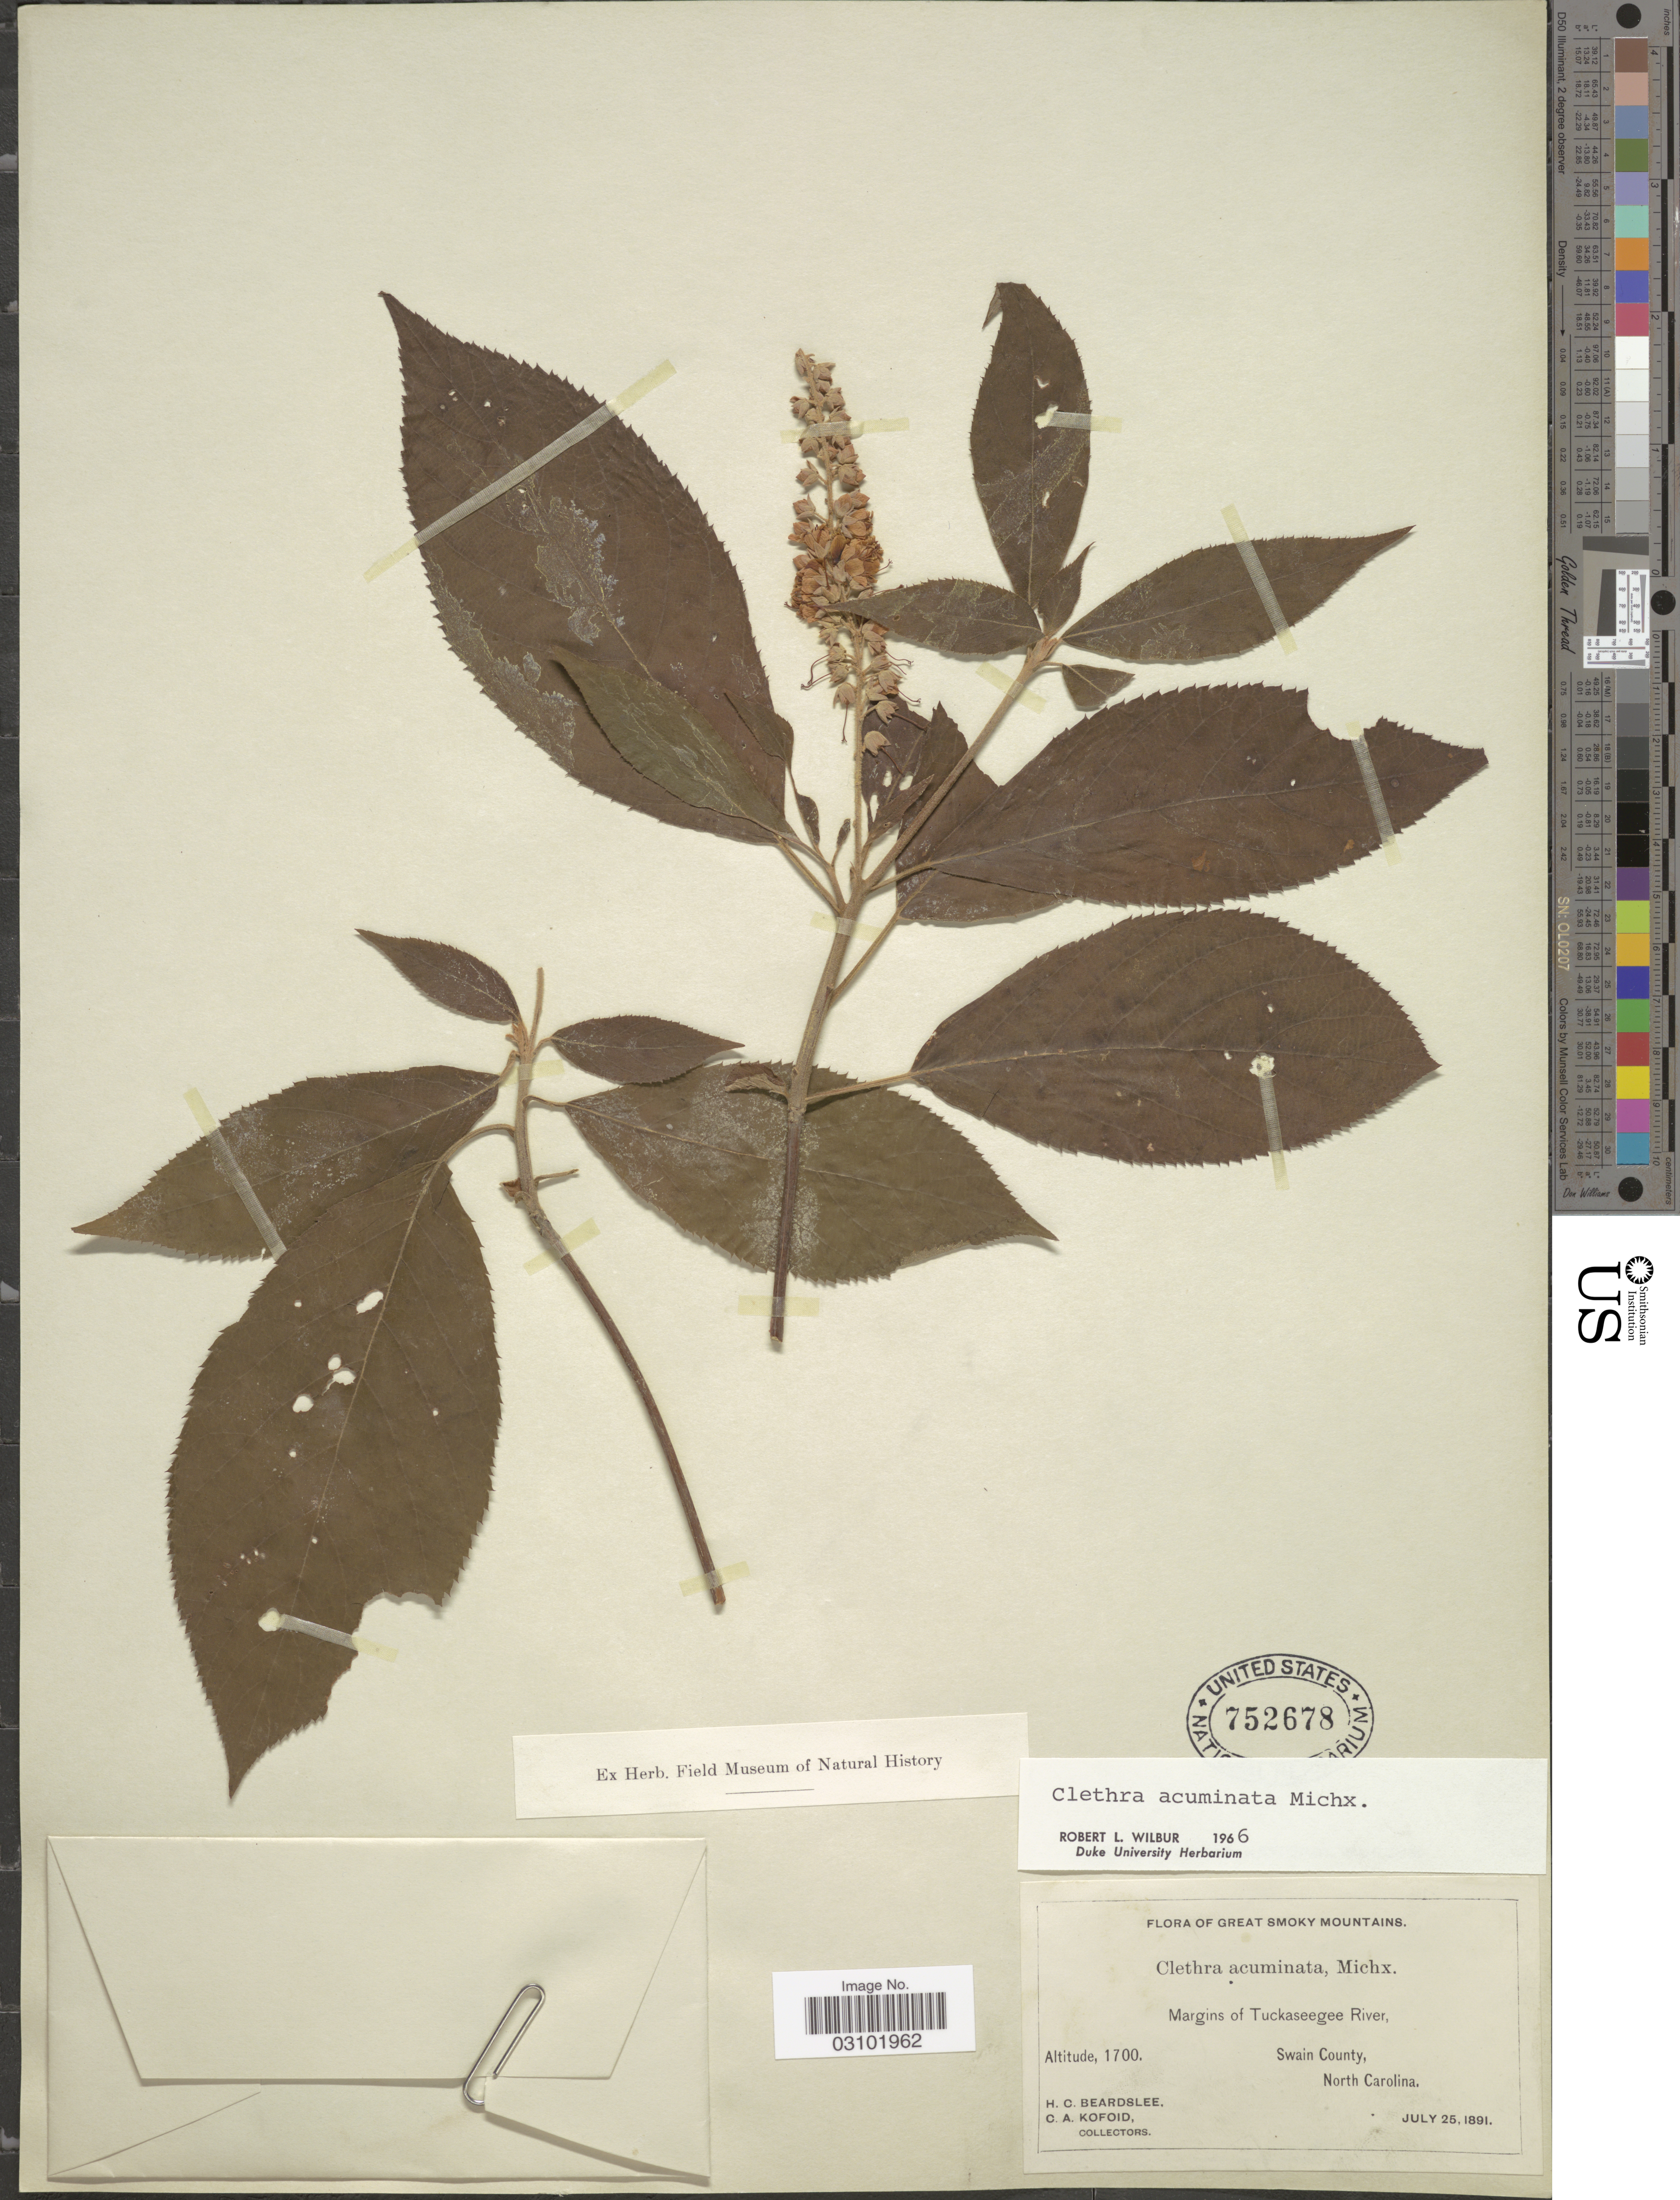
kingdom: Plantae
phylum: Tracheophyta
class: Magnoliopsida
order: Ericales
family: Clethraceae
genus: Clethra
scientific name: Clethra acuminata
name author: Michx.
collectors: H. Beardslee & C. Kofoid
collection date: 1891-07-25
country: United States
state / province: North Carolina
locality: Great Smoky Mountains. Margins of Tuckaseegee River, Swain County.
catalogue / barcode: US 752678